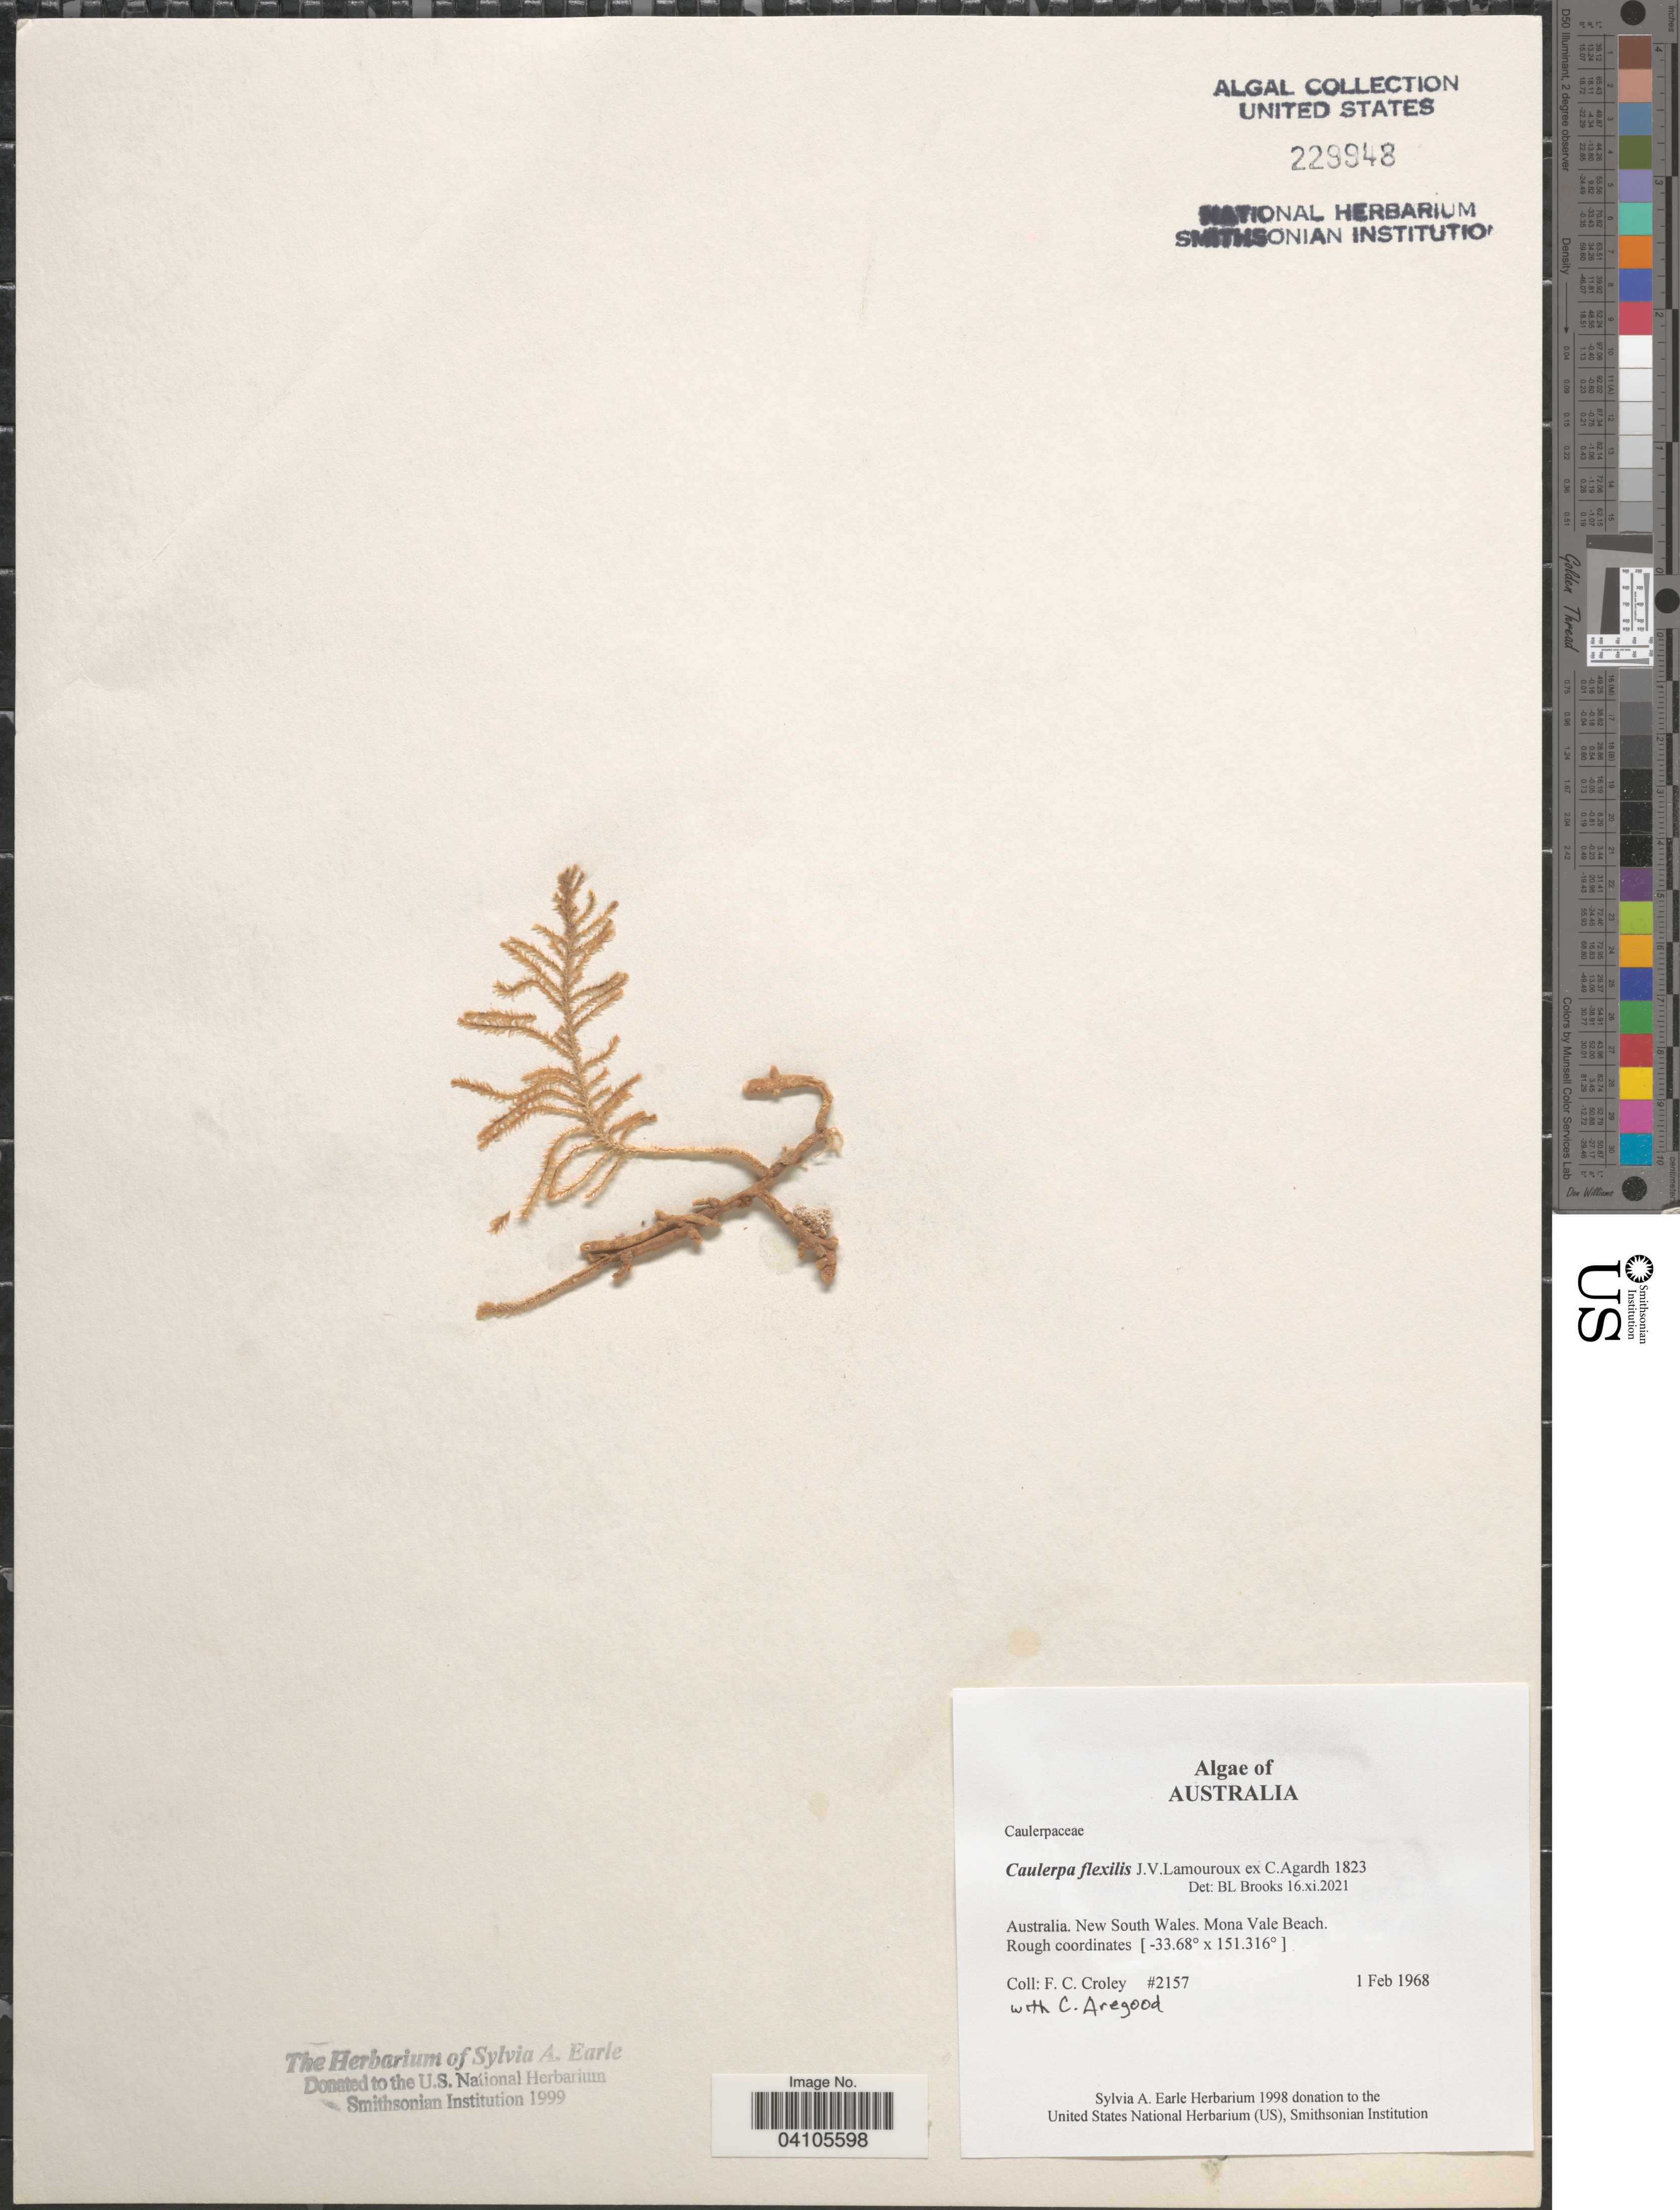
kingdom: Plantae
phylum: Chlorophyta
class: Ulvophyceae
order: Bryopsidales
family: Caulerpaceae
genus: Caulerpa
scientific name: Caulerpa flexilis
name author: J.V.Lamouroux ex C. Agardh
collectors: F. C. Croley & C. Aregood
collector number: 2157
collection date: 1968-02-01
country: Australia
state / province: New South Wales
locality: Mona Vale Beach.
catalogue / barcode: US 229948